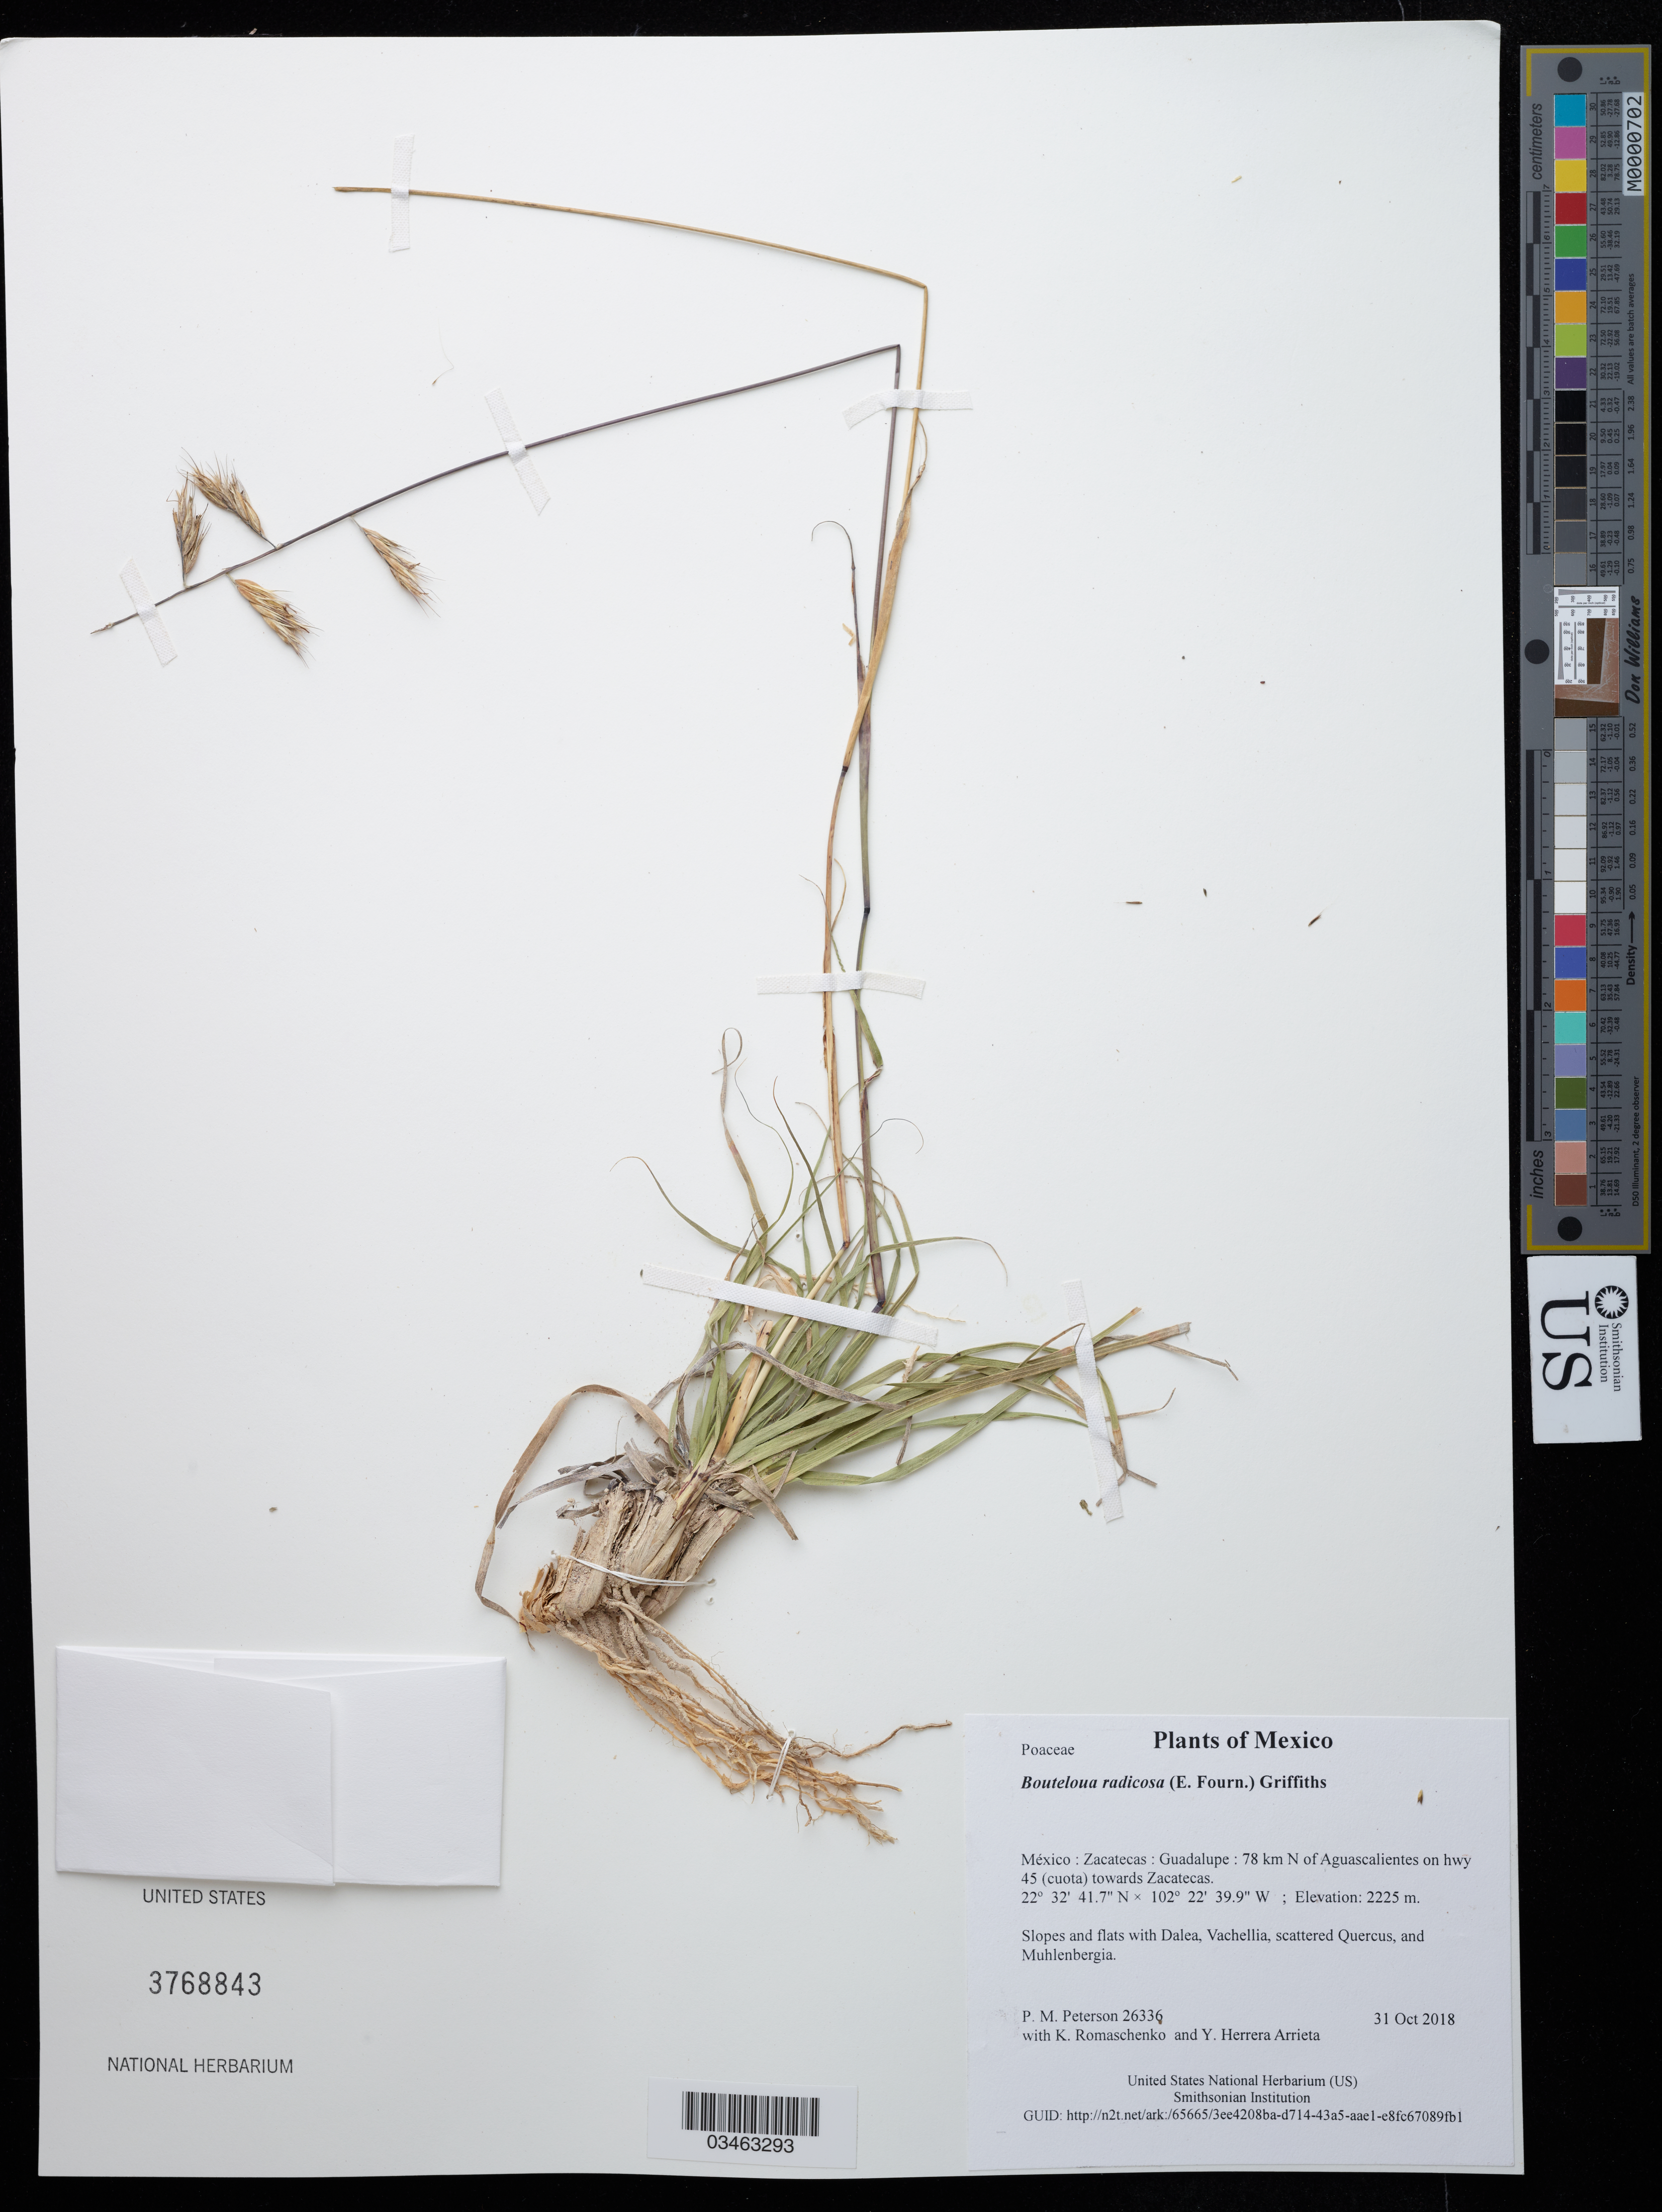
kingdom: Plantae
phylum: Tracheophyta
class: Liliopsida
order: Poales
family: Poaceae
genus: Bouteloua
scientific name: Bouteloua radicosa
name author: (E. Fourn.) Griffiths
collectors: P. M. Peterson, K. Romaschenko & Y. Herrera Arrieta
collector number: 26336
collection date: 2018-10-31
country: México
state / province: Zacatecas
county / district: Guadalupe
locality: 78 km N of Aguascalientes on hwy 45 (cuota) towards Zacatecas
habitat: Slopes and flats with Dalea, Vachellia, scattered Quercus, and Muhlenbergia.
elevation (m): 2225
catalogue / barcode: US 3768843